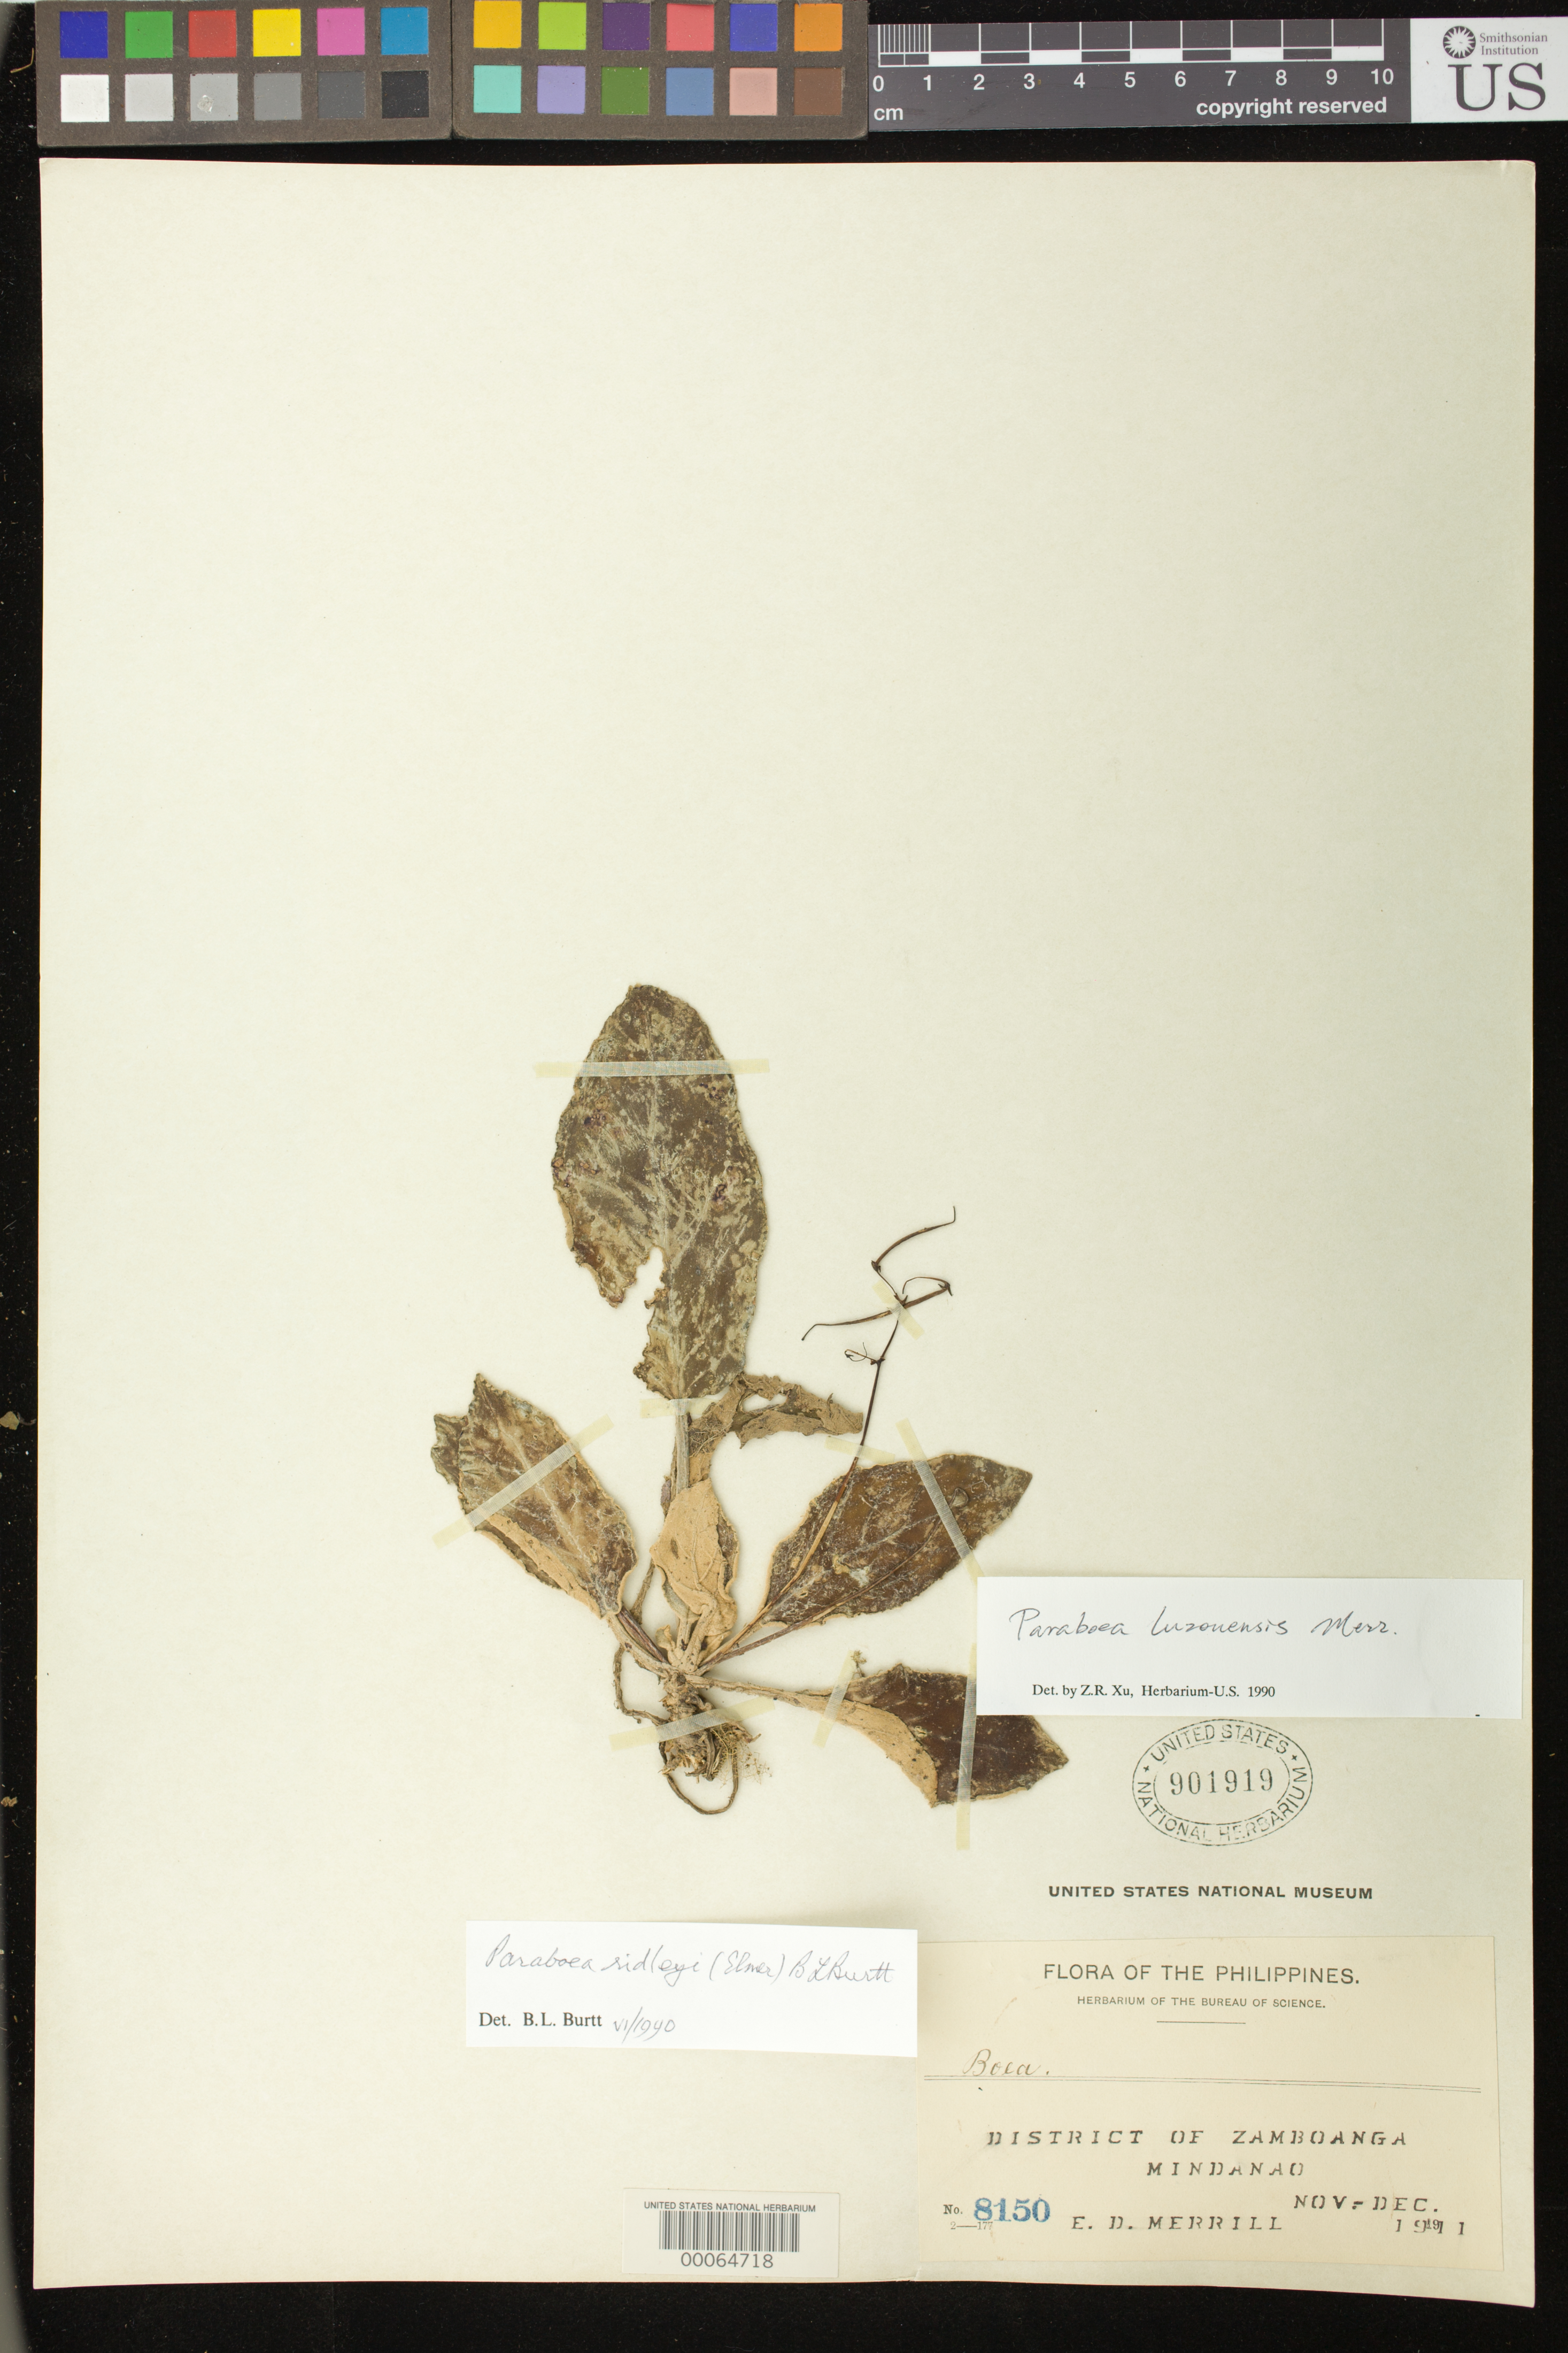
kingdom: Plantae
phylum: Tracheophyta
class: Magnoliopsida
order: Lamiales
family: Gesneriaceae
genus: Paraboea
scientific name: Paraboea luzoniensis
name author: Merr.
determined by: Xu, Z. R.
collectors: E. D. Merrill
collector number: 8150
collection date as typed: Nov-Dec 1911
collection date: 1911-11/1911-12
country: Philippines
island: Mindanao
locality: Zamboanga dist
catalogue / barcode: US 901919